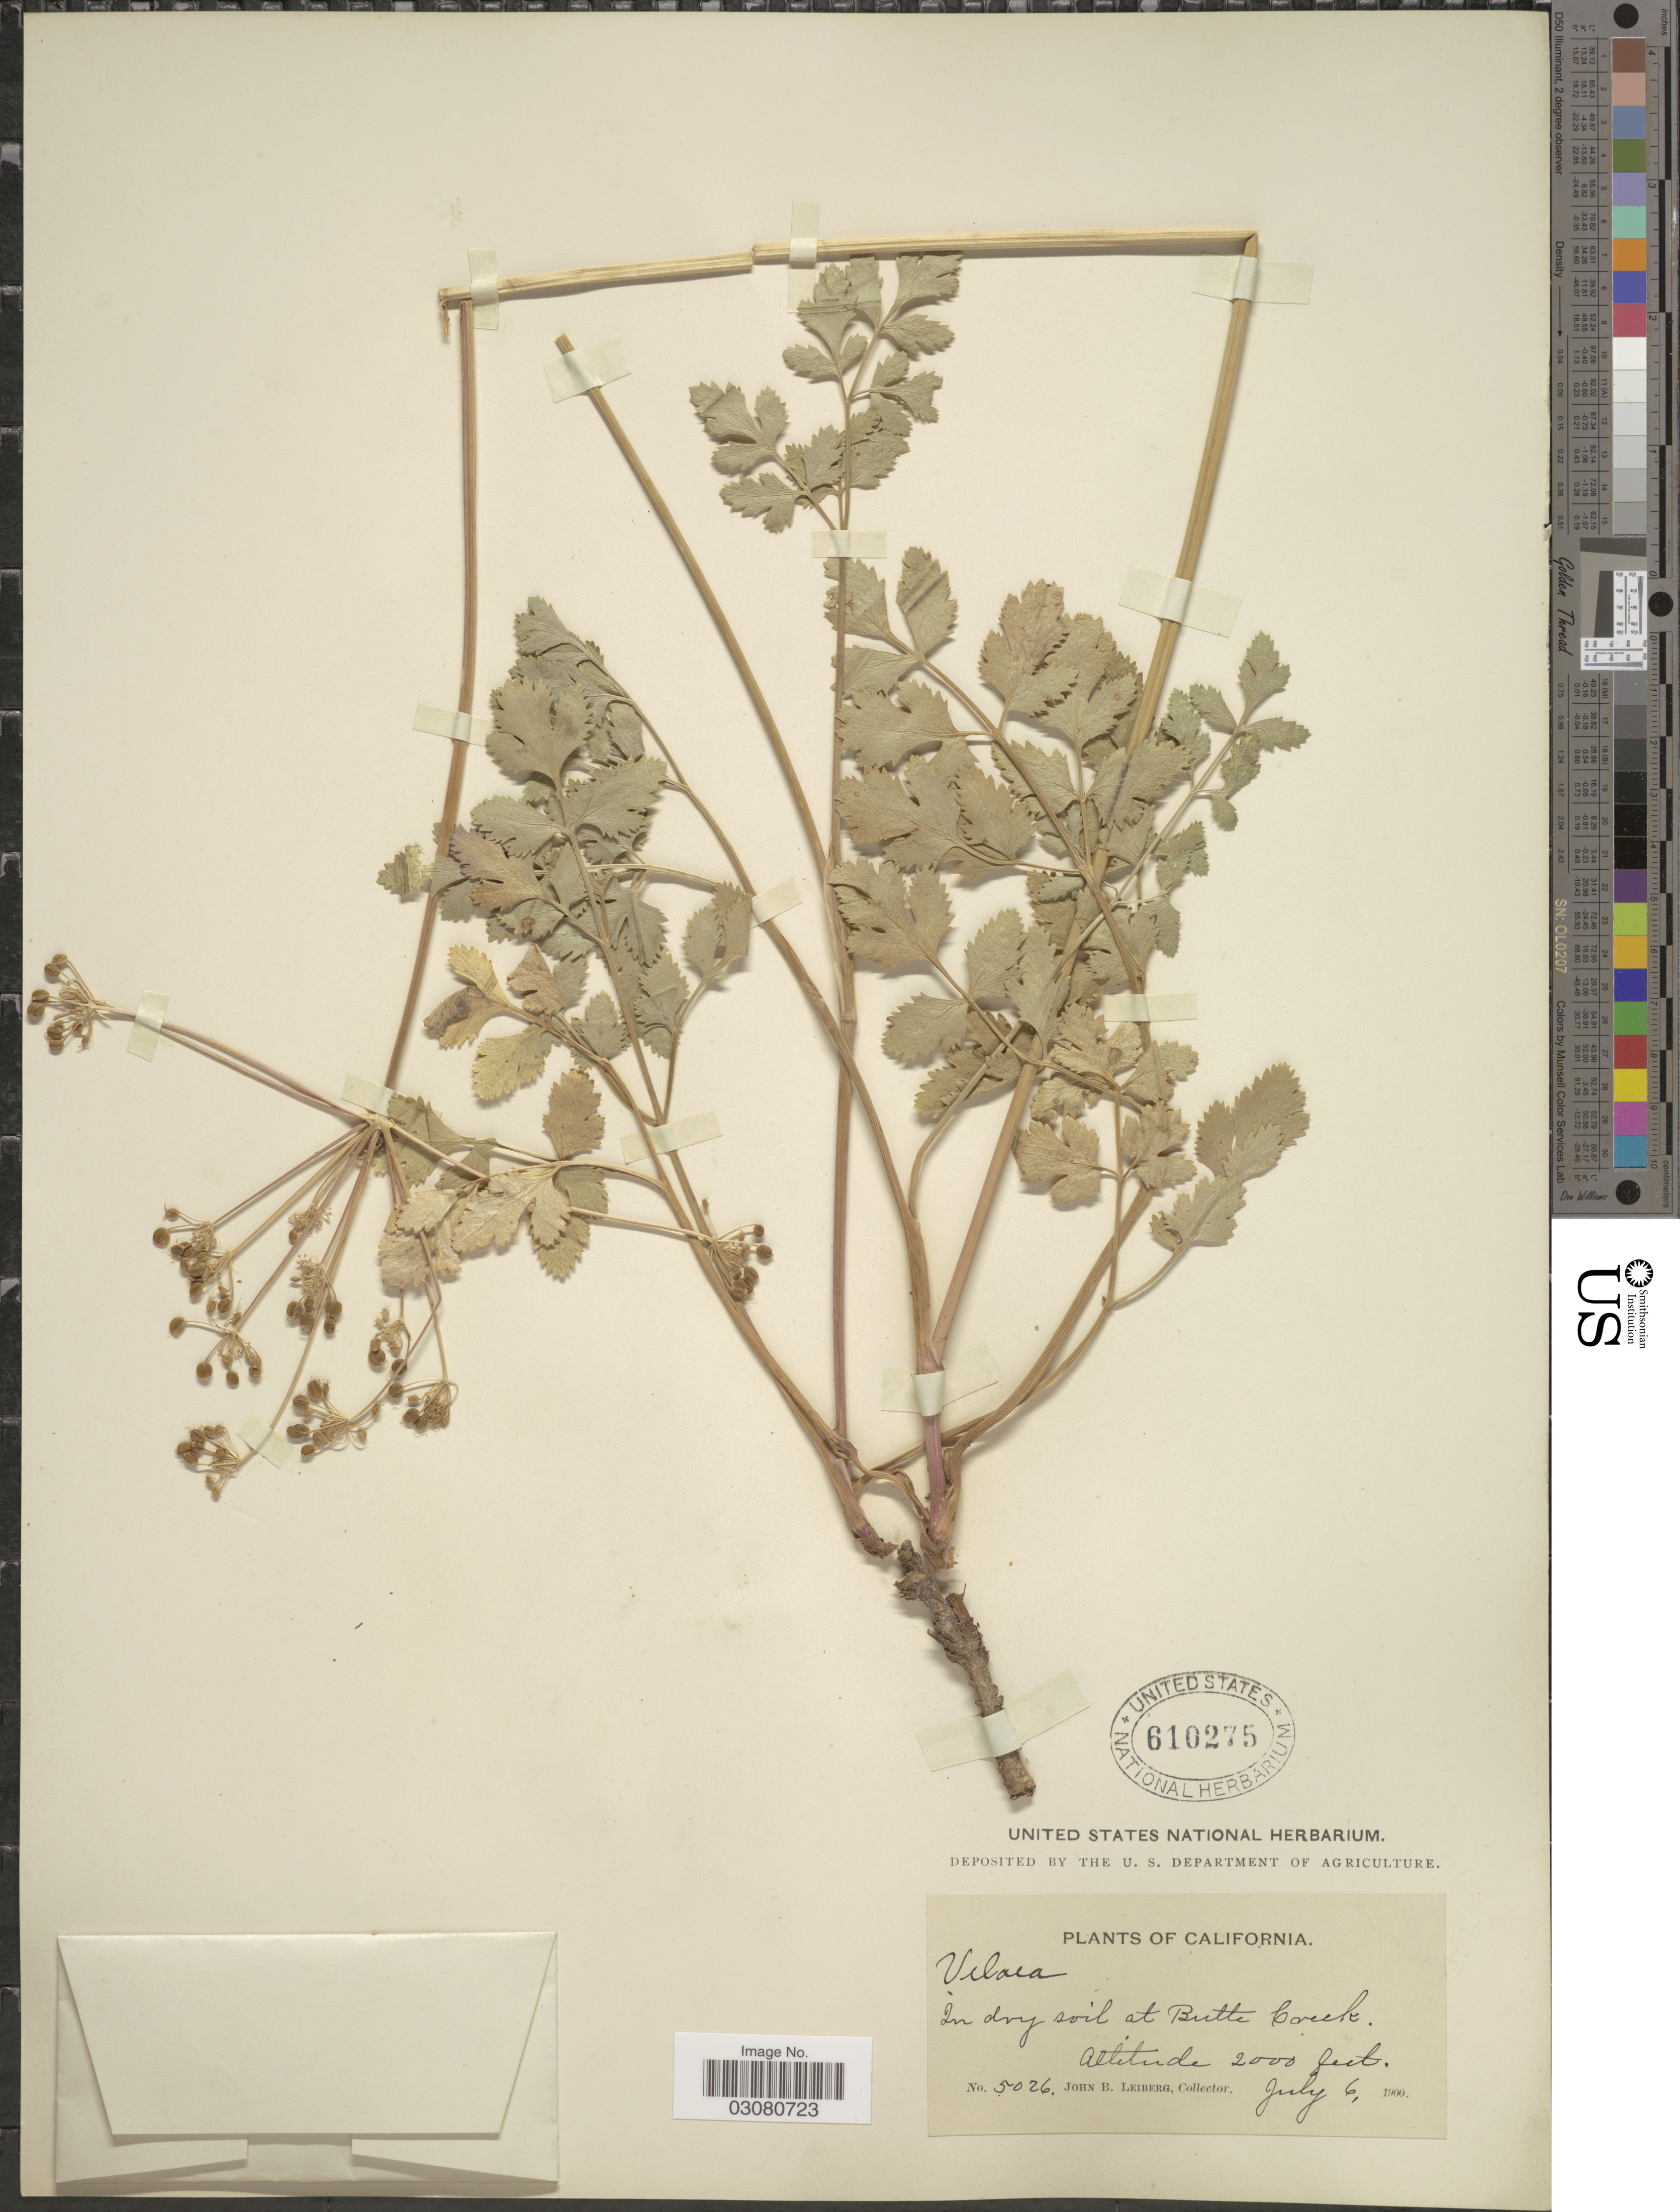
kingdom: Plantae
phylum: Tracheophyta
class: Magnoliopsida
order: Apiales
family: Apiaceae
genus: Drudeophytum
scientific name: Drudeophytum kelloggii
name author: (A. Gray) J.M. Coult. & Rose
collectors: J. B. Leiberg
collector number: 5026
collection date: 1900-07-06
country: United States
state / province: California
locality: Butte Creek.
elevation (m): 610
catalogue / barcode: US 610275